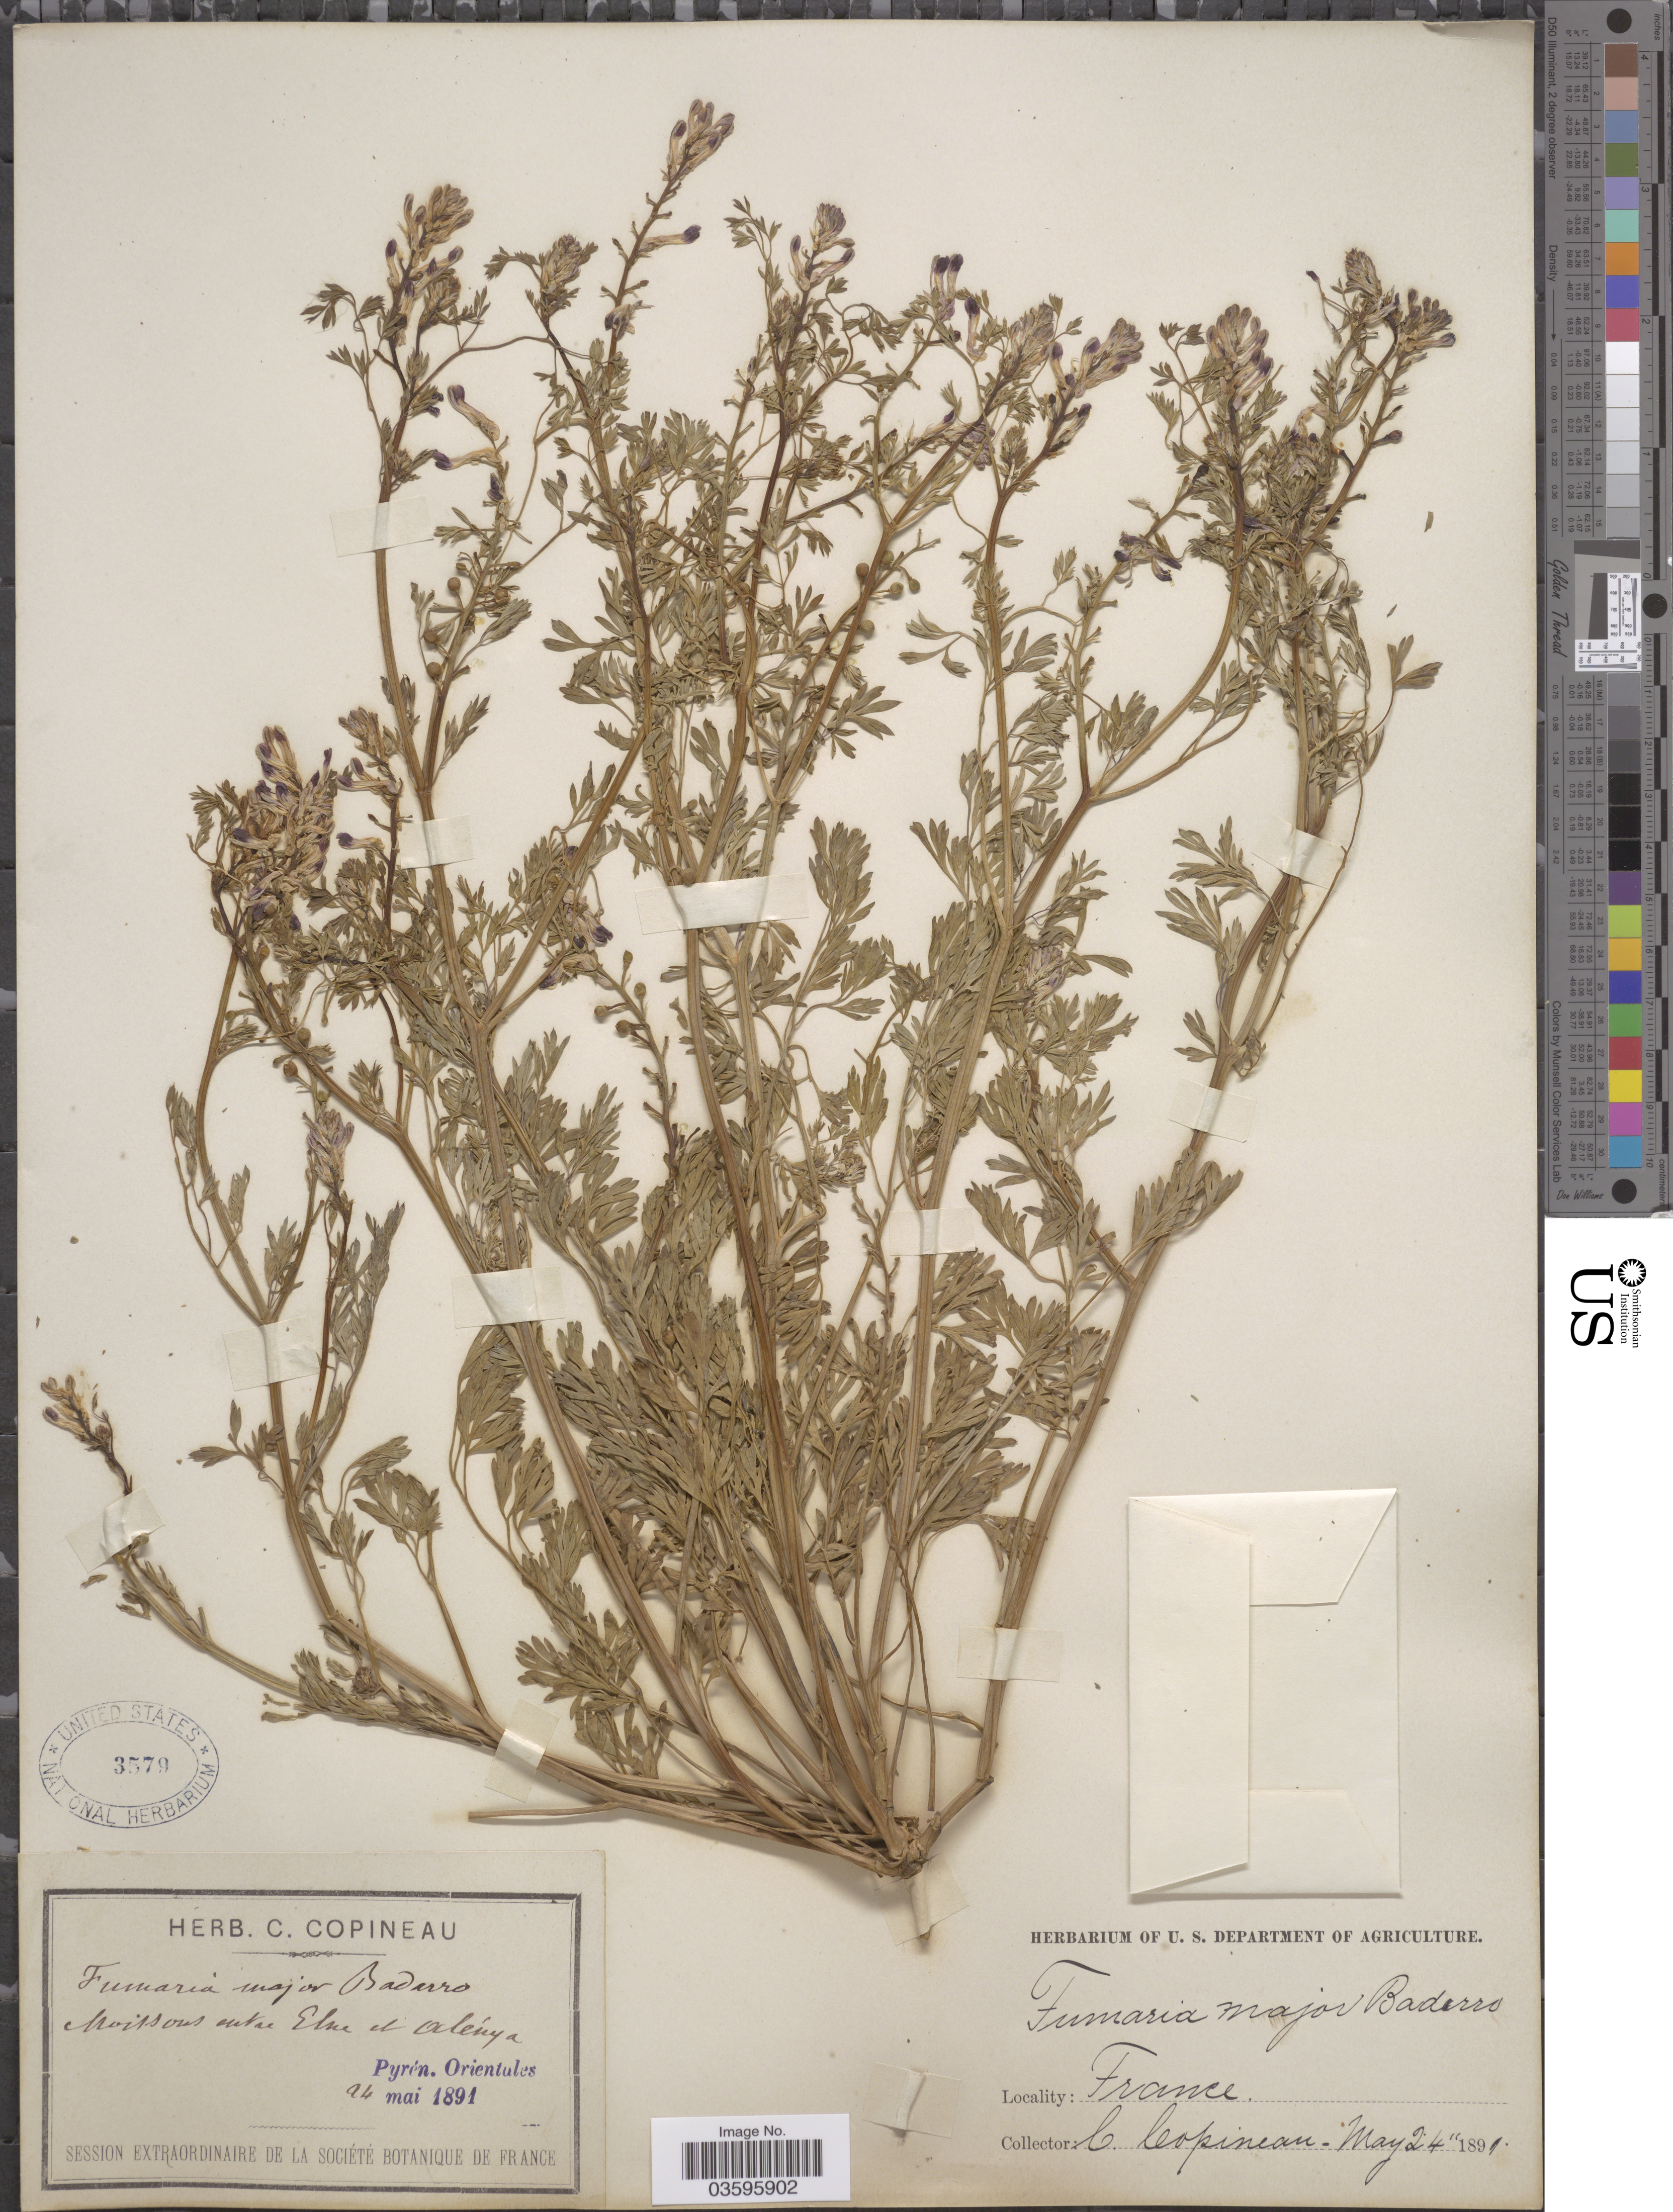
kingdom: Plantae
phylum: Tracheophyta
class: Magnoliopsida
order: Ranunculales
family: Papaveraceae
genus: Fumaria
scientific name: Fumaria major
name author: Roth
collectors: C. Copineau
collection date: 1891-05-24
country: France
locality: Moissons entre Elne et Alénya. Pyrén. Orientales.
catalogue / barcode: US 3579